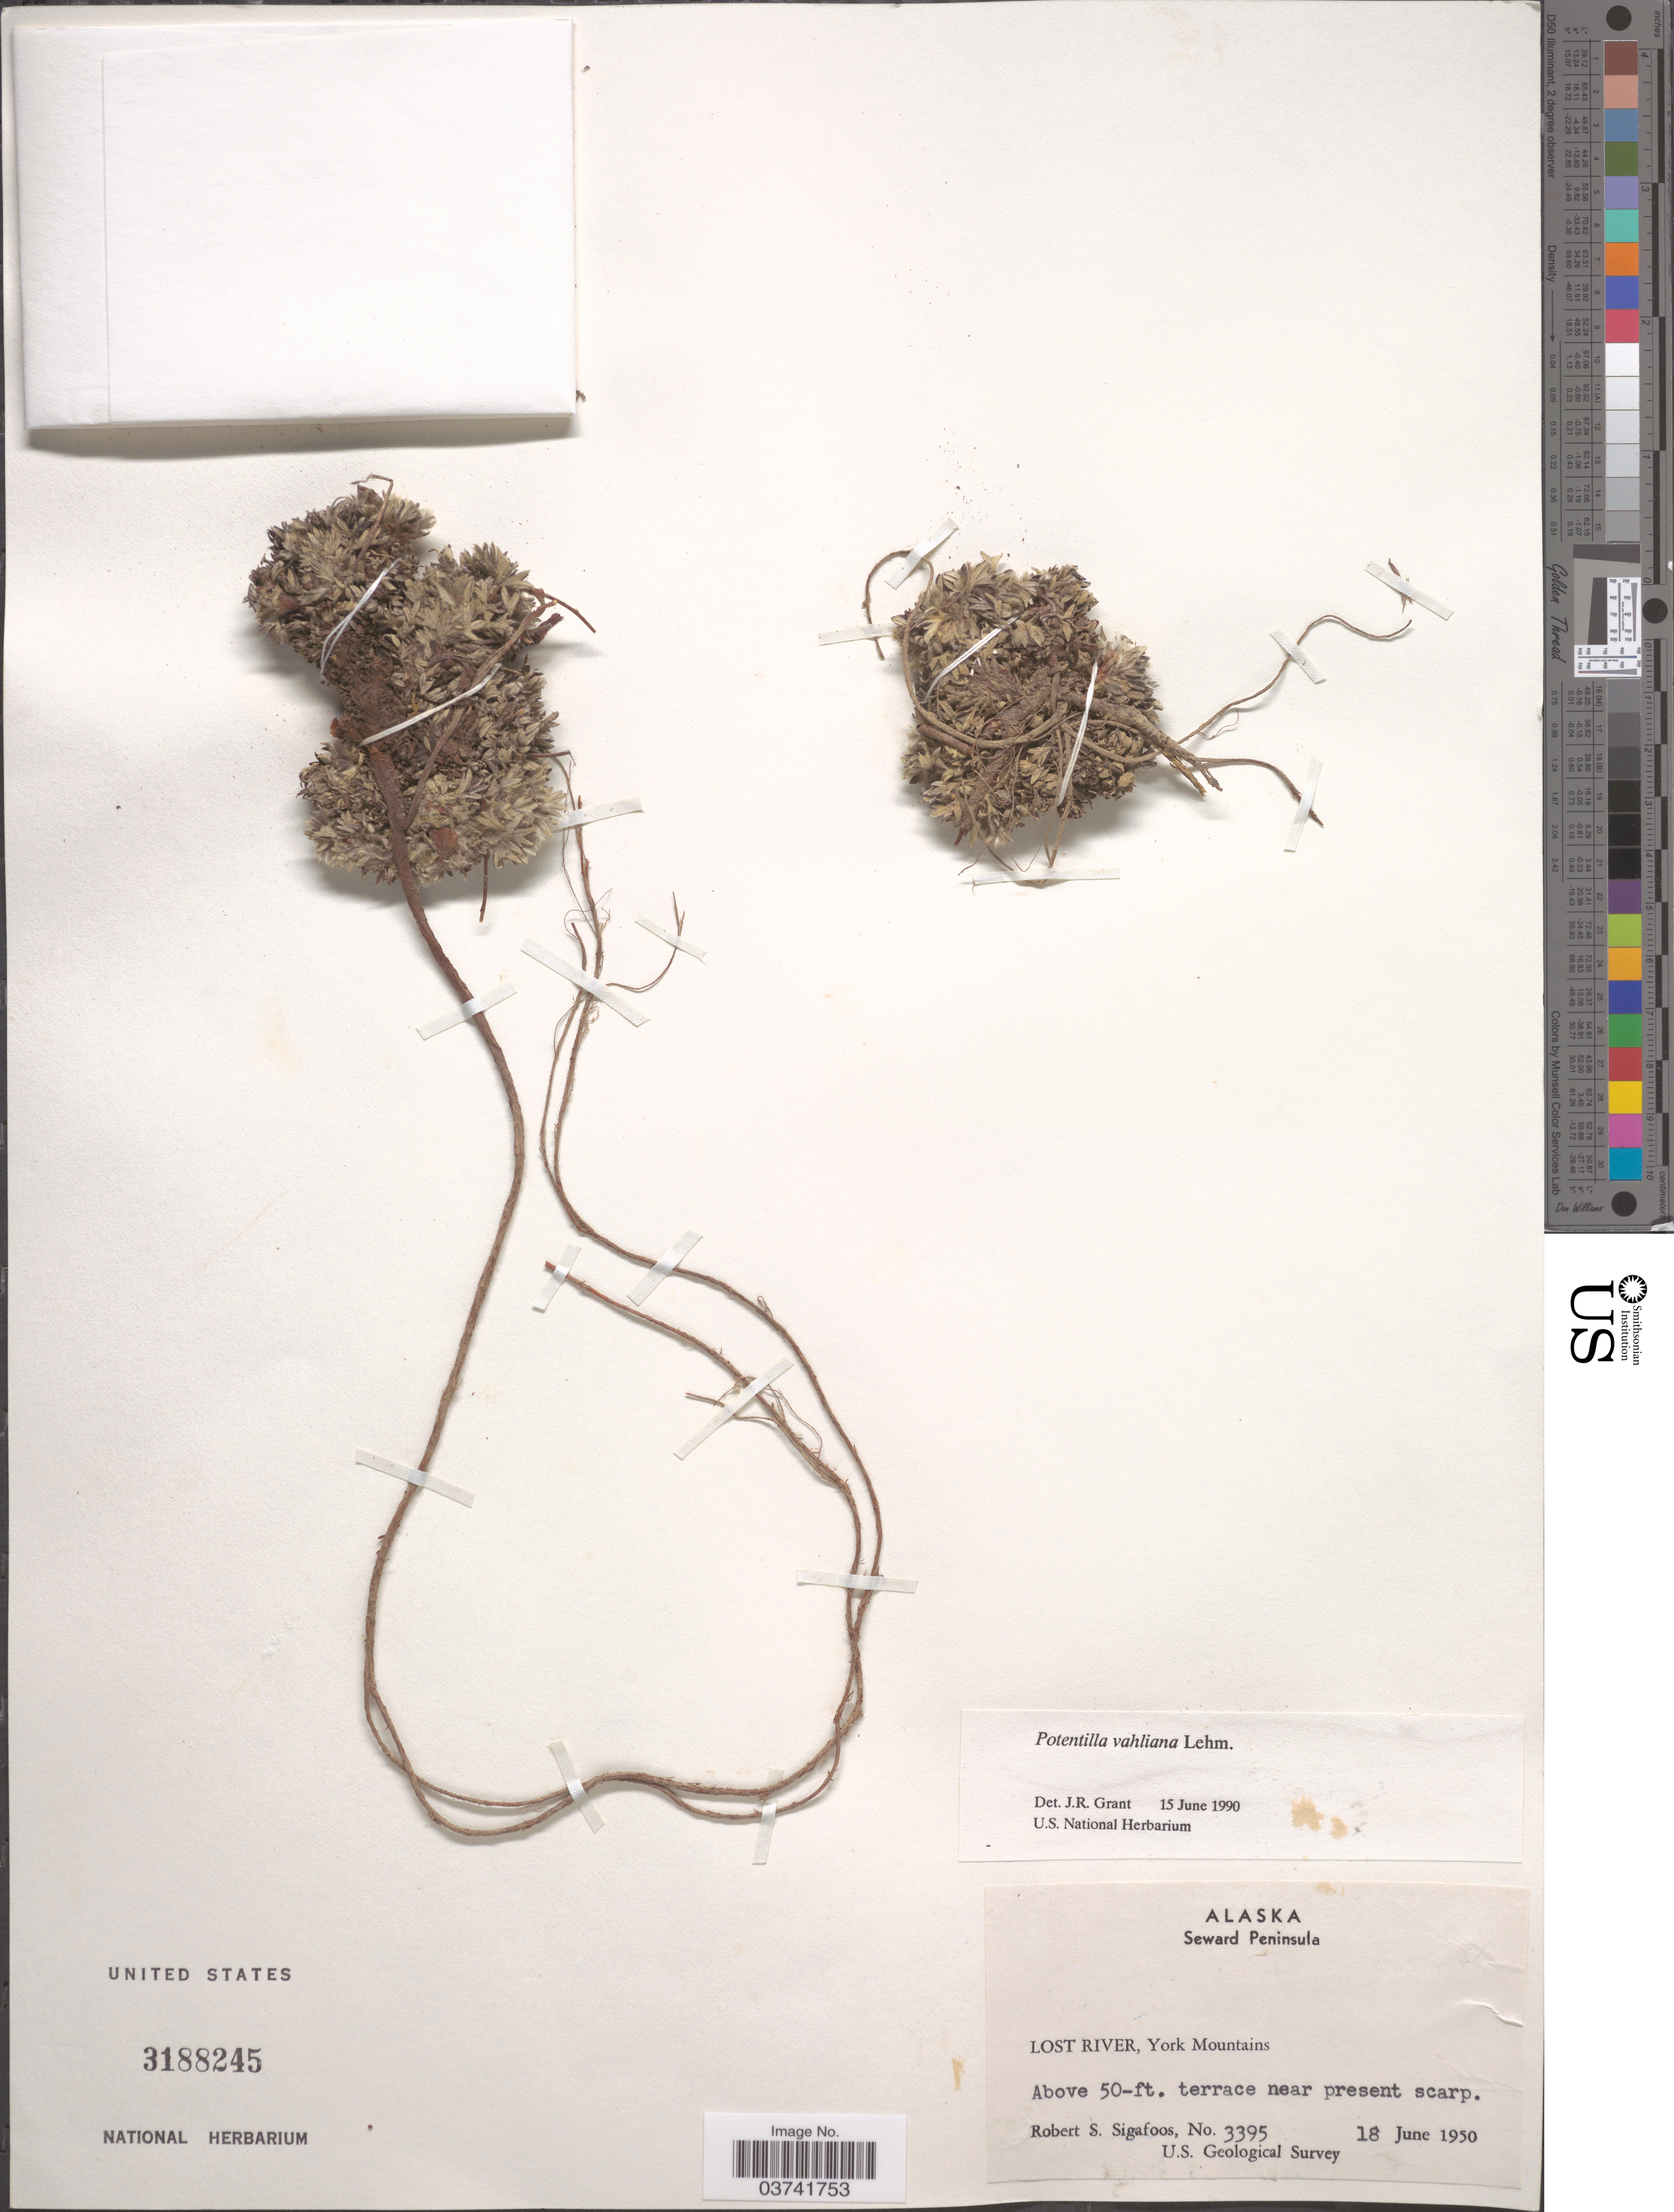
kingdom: Plantae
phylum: Tracheophyta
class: Magnoliopsida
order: Rosales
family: Rosaceae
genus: Potentilla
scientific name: Potentilla vahliana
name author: Lehm.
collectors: R. Sigafoos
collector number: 3395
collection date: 1950-06-18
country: United States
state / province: Alaska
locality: Seward Peninsula. Lost River, York Mountains.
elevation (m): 15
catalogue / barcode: US 3188245